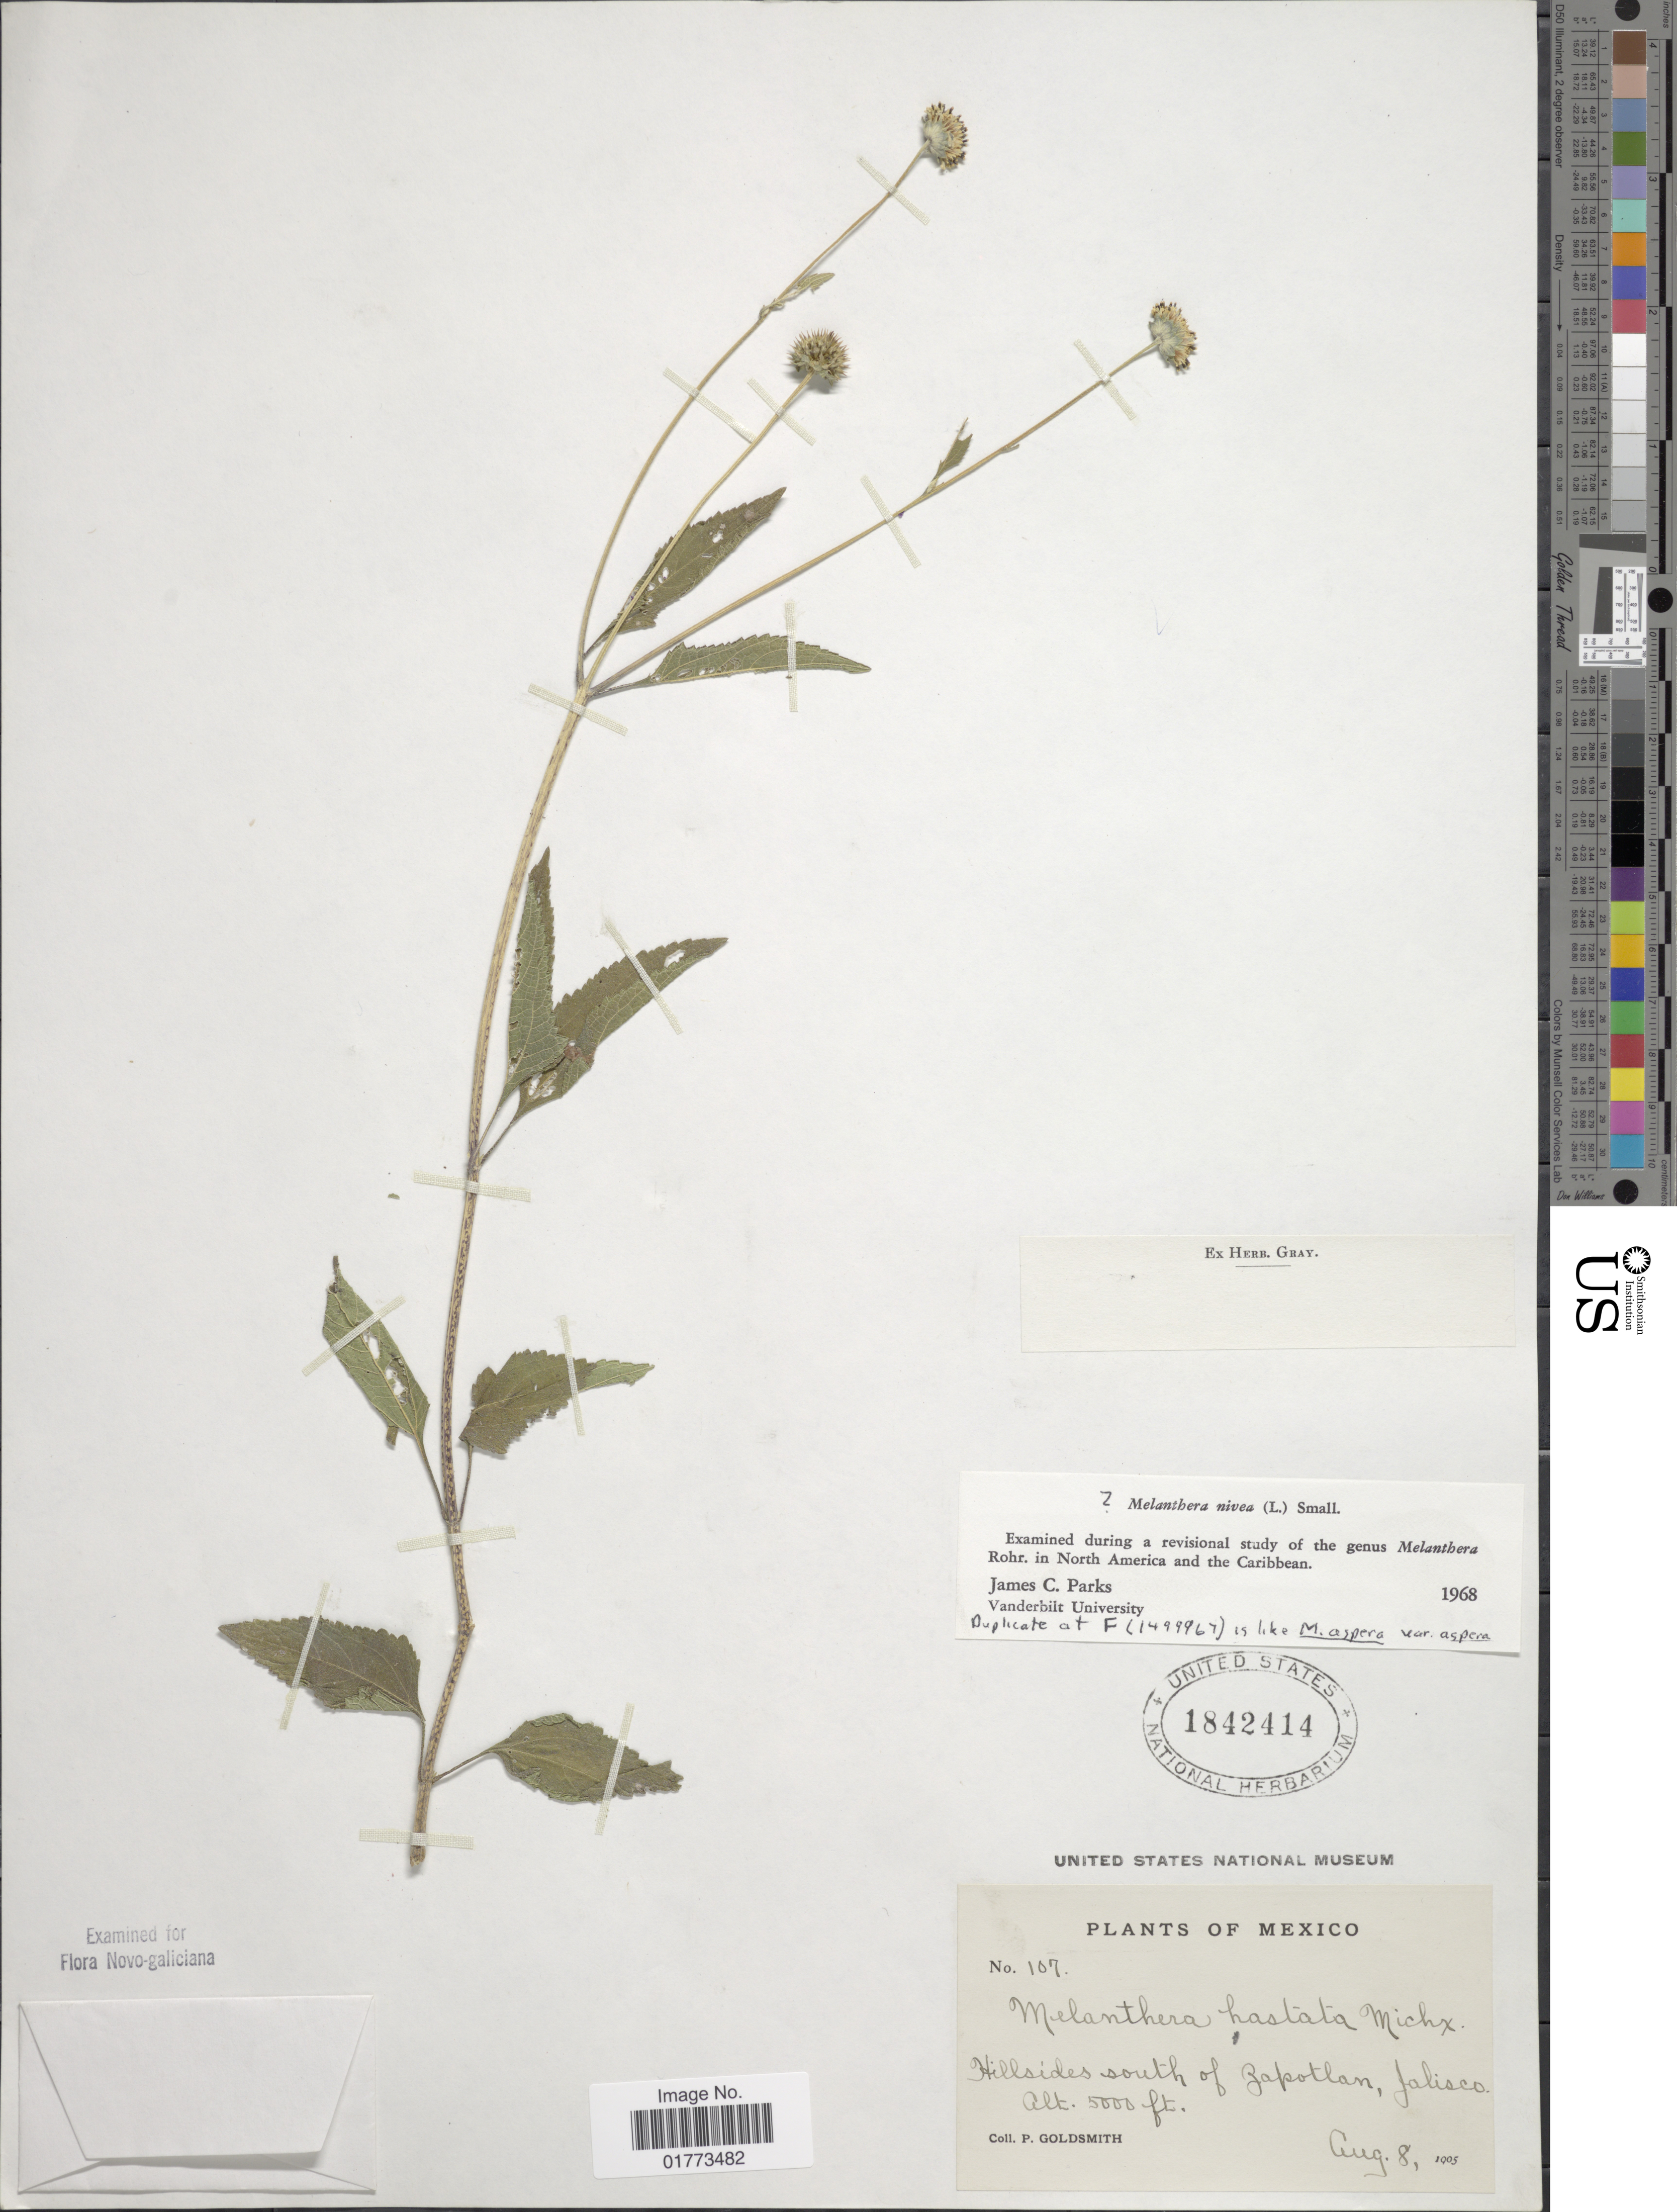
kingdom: Plantae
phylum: Tracheophyta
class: Magnoliopsida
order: Asterales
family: Asteraceae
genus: Melanthera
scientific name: Melanthera nivea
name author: (L.) Small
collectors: P. Goldsmith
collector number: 107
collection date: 1905-08-08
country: Mexico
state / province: Jalisco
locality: Hillsides south of Zapotlan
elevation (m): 1524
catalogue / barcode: US 1842414